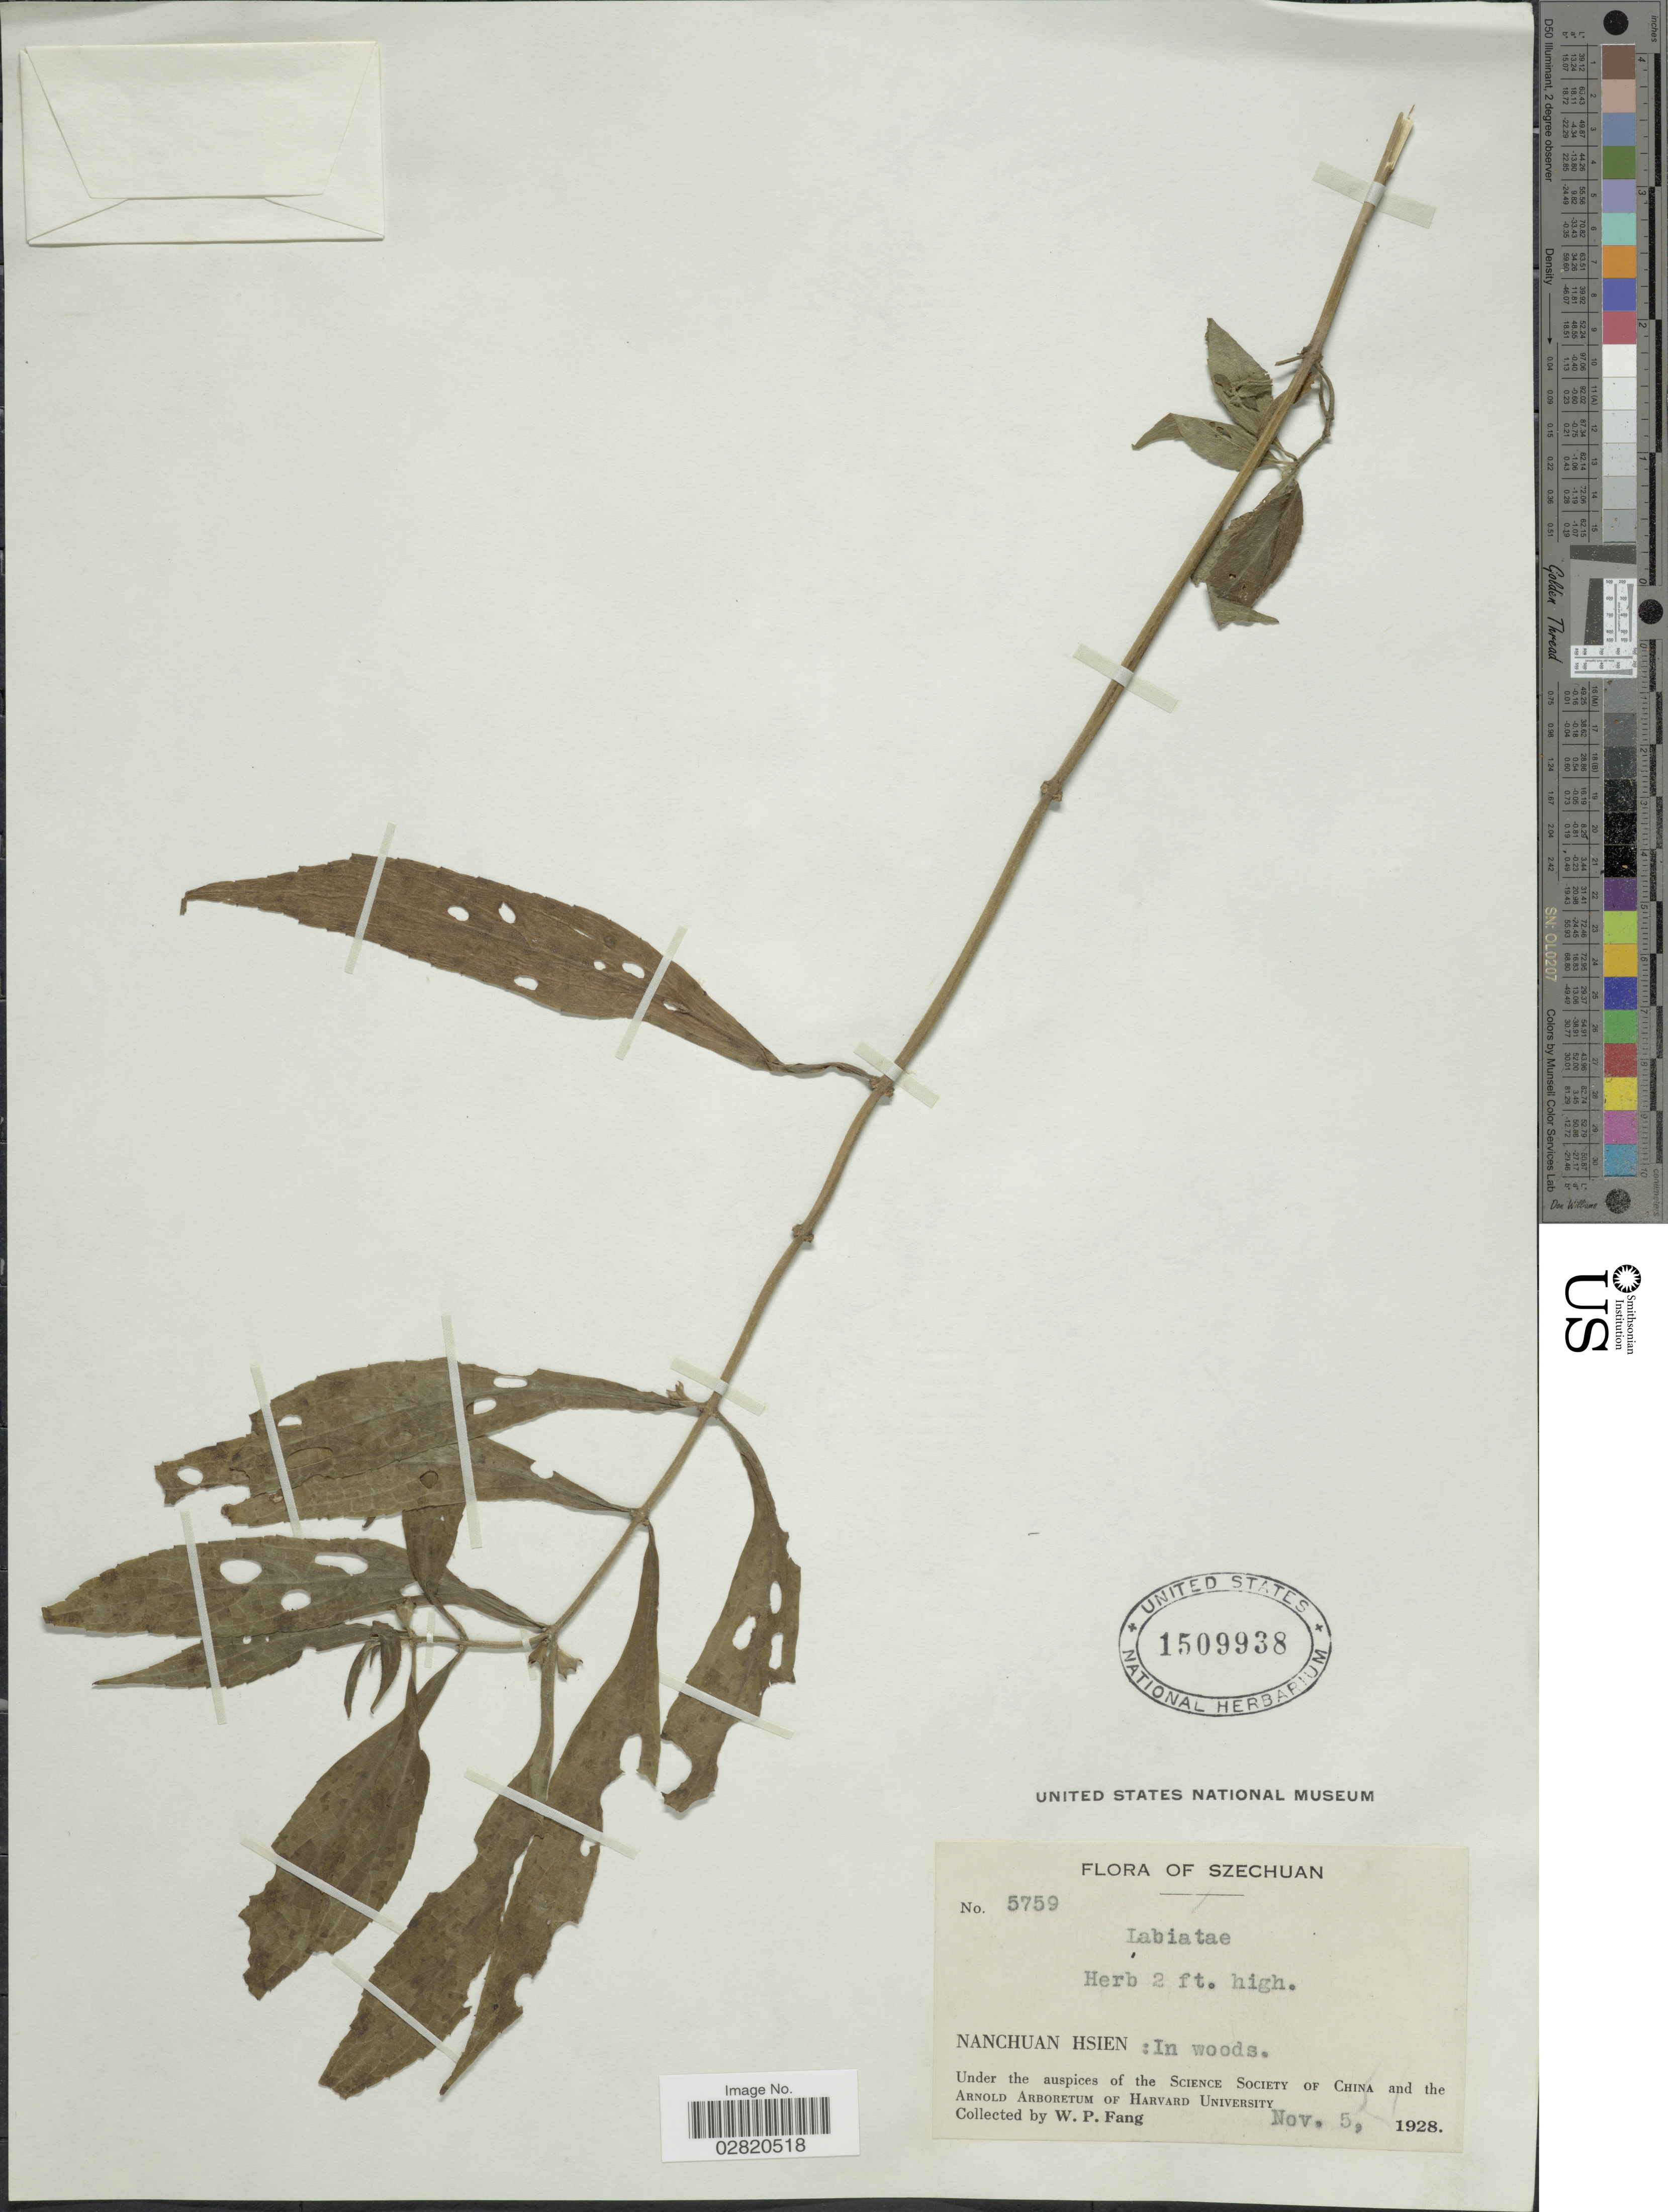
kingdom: Plantae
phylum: Tracheophyta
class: Magnoliopsida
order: Lamiales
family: Lamiaceae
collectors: W. P. Fang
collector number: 5759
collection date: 1928-11-05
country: China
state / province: Sichuan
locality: Szechuan. Nanchuan Hsien: In woods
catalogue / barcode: US 1509938